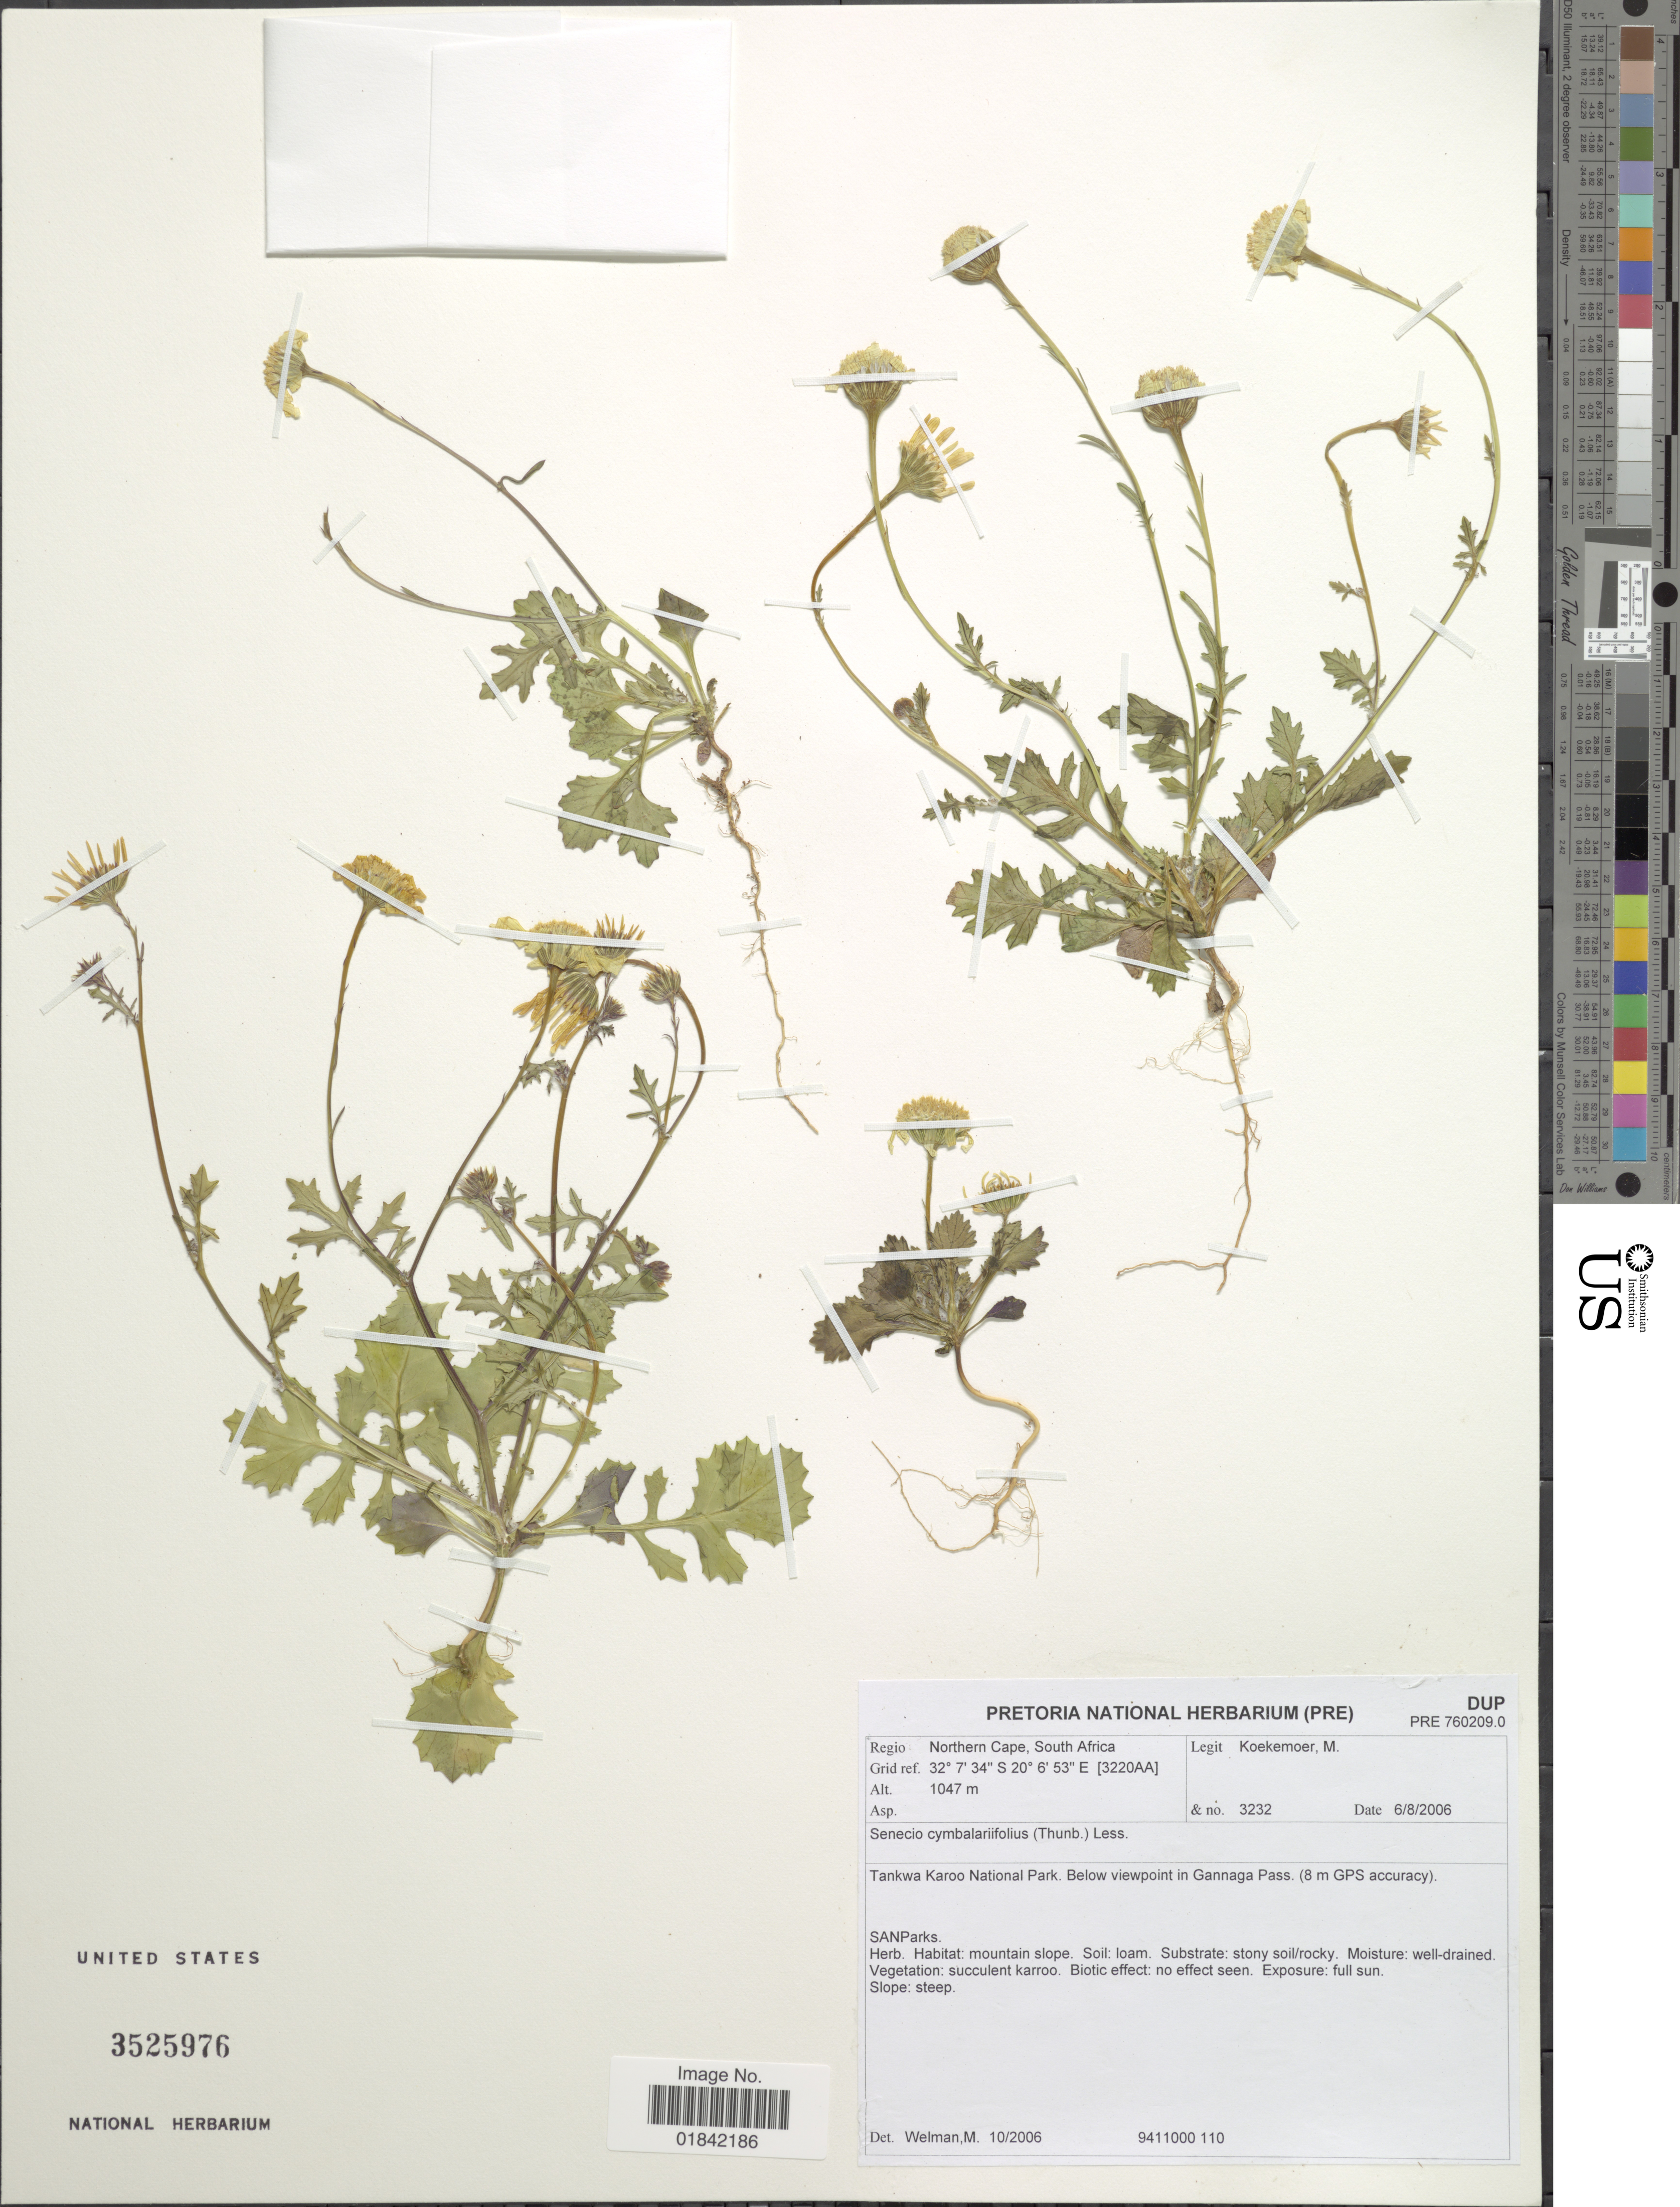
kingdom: Plantae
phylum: Tracheophyta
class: Magnoliopsida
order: Asterales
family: Asteraceae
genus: Senecio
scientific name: Senecio cymbalariifolius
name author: (L.) Less.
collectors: M. Koekemoer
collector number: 3232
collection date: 2006-08-06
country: South Africa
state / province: Northern Cape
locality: Tankwa Karoo National Park, below viewpoint in Gannaga Pass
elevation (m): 1047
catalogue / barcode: US 3525976